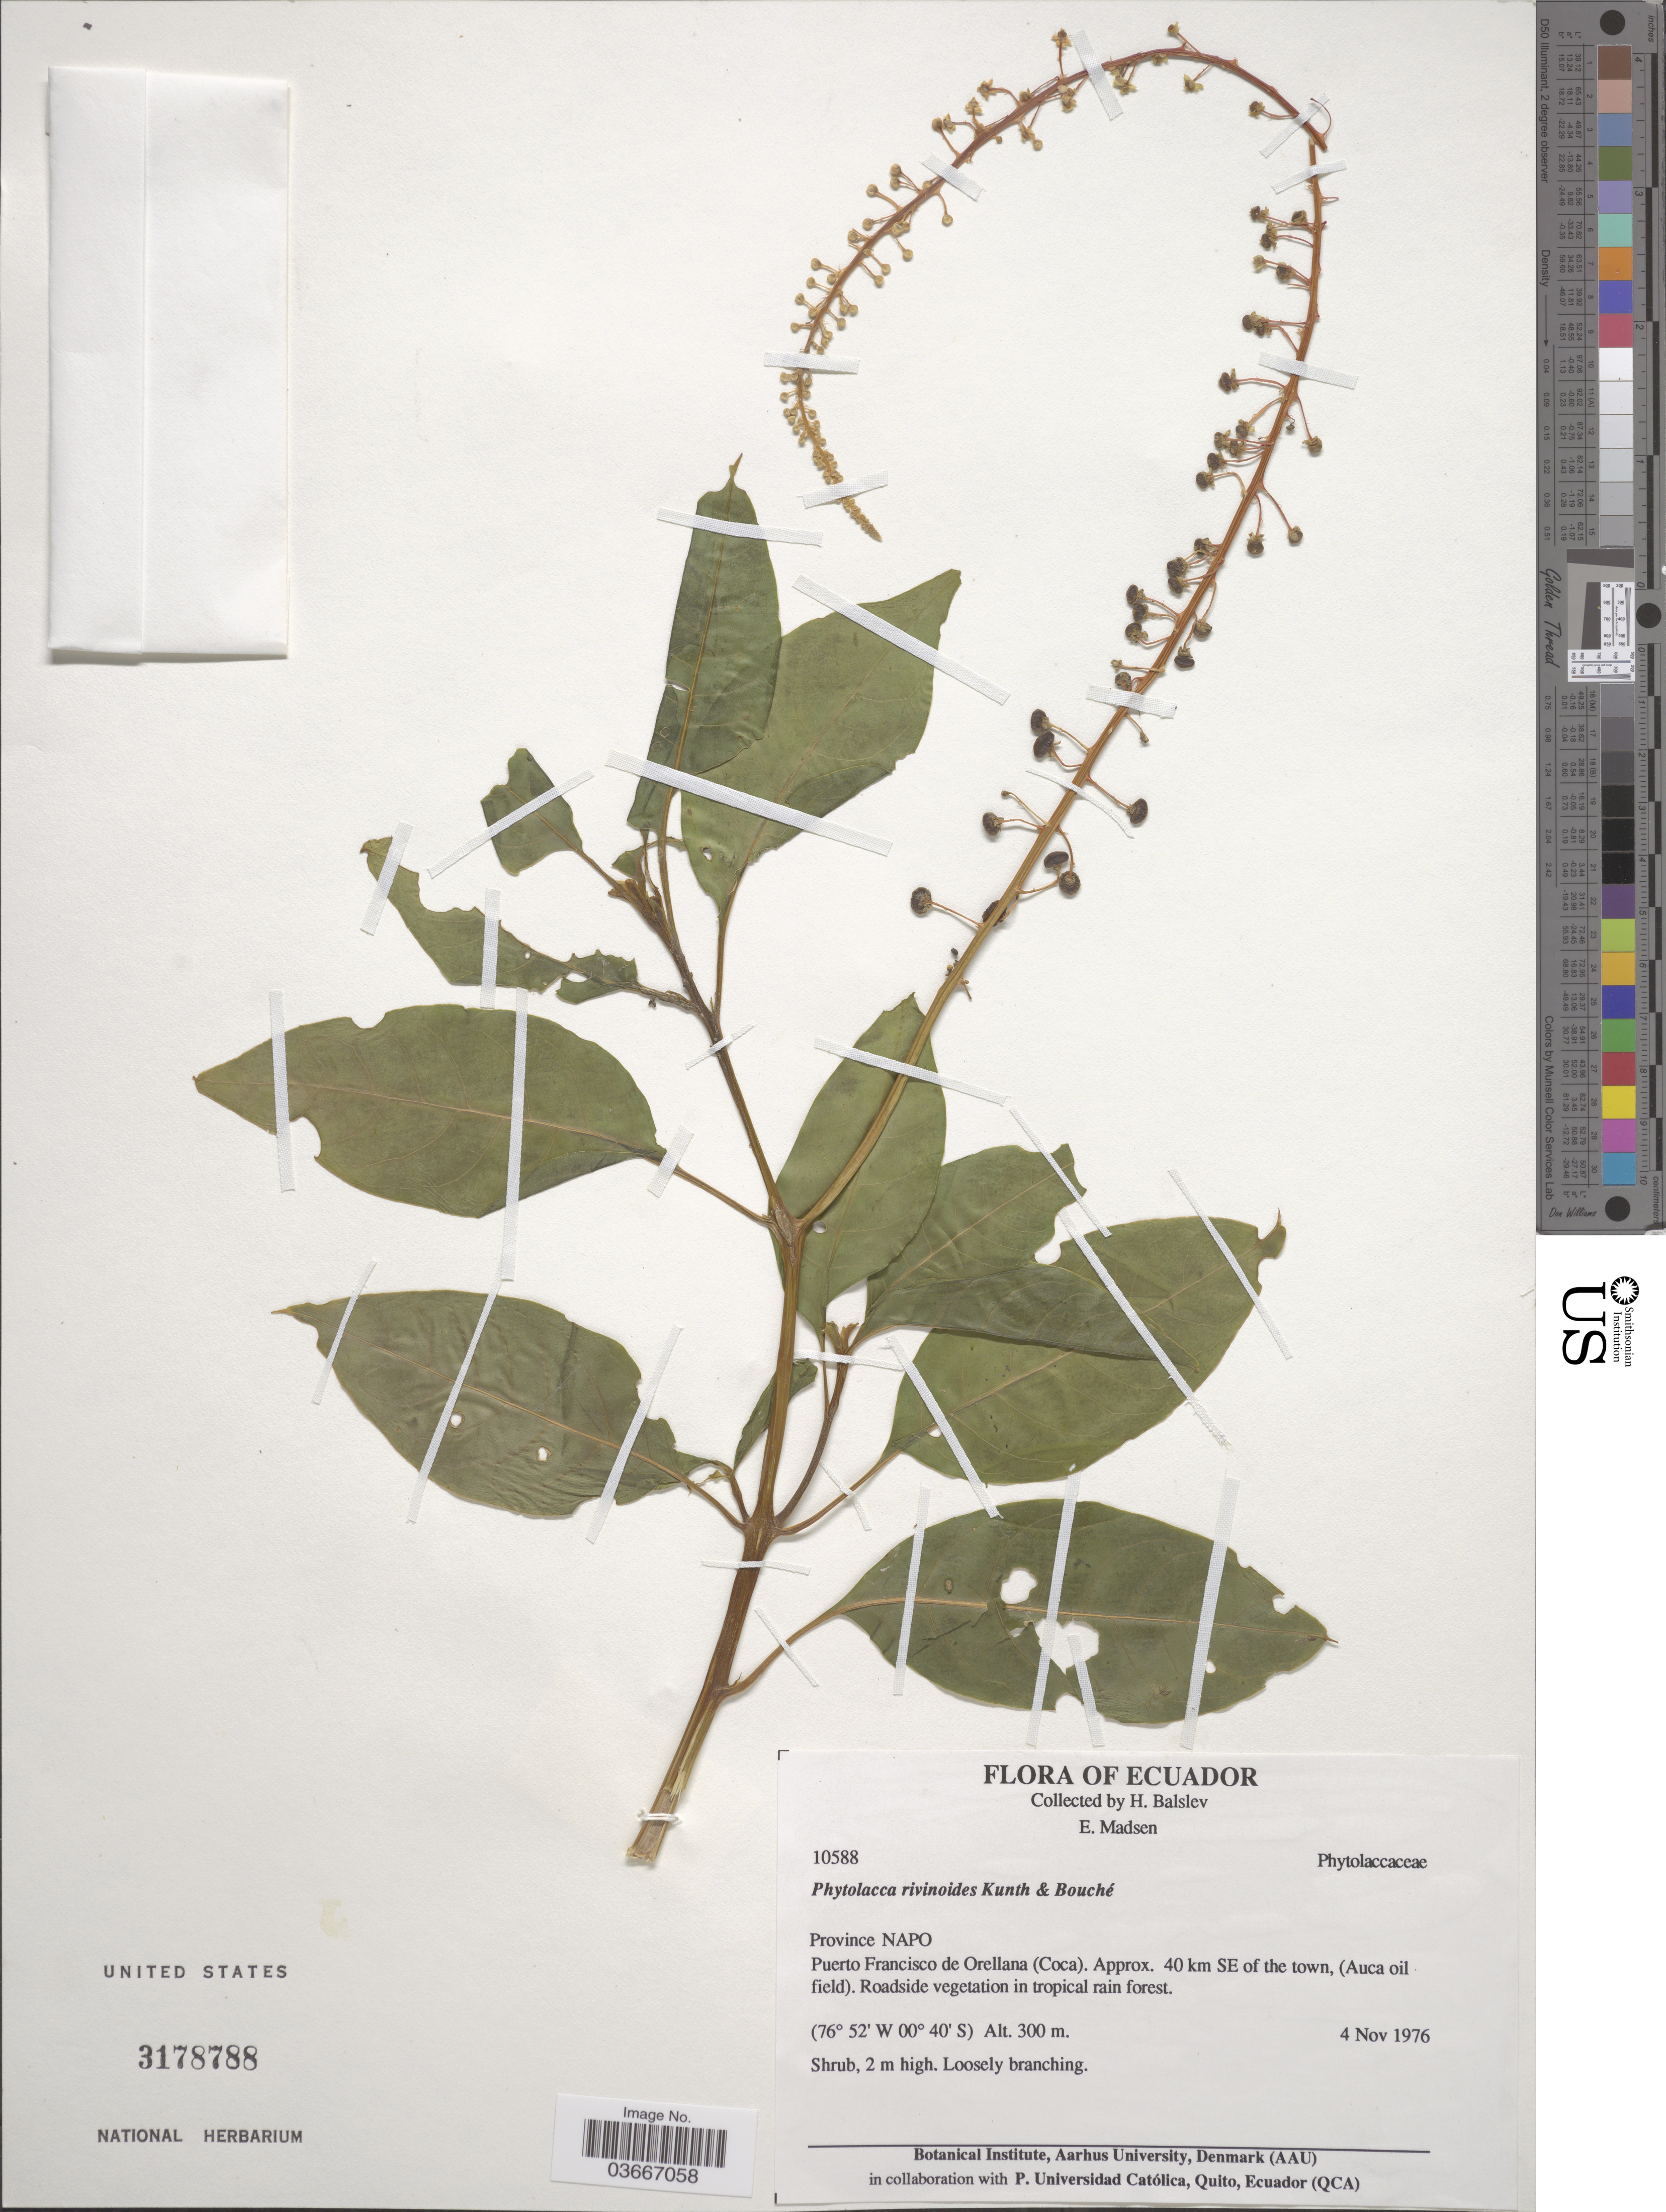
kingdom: Plantae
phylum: Tracheophyta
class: Magnoliopsida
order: Caryophyllales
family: Phytolaccaceae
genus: Phytolacca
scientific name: Phytolacca rivinoides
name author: Kunth & C.D. Bouché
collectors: H. Balslev & E. Madsen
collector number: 10588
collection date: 1976-11-04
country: Ecuador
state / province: Napo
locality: Puerto Francisco de Orellana (Coca). Approx. 40 km SE of the town, (Auca oil field).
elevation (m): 300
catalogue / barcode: US 3178788